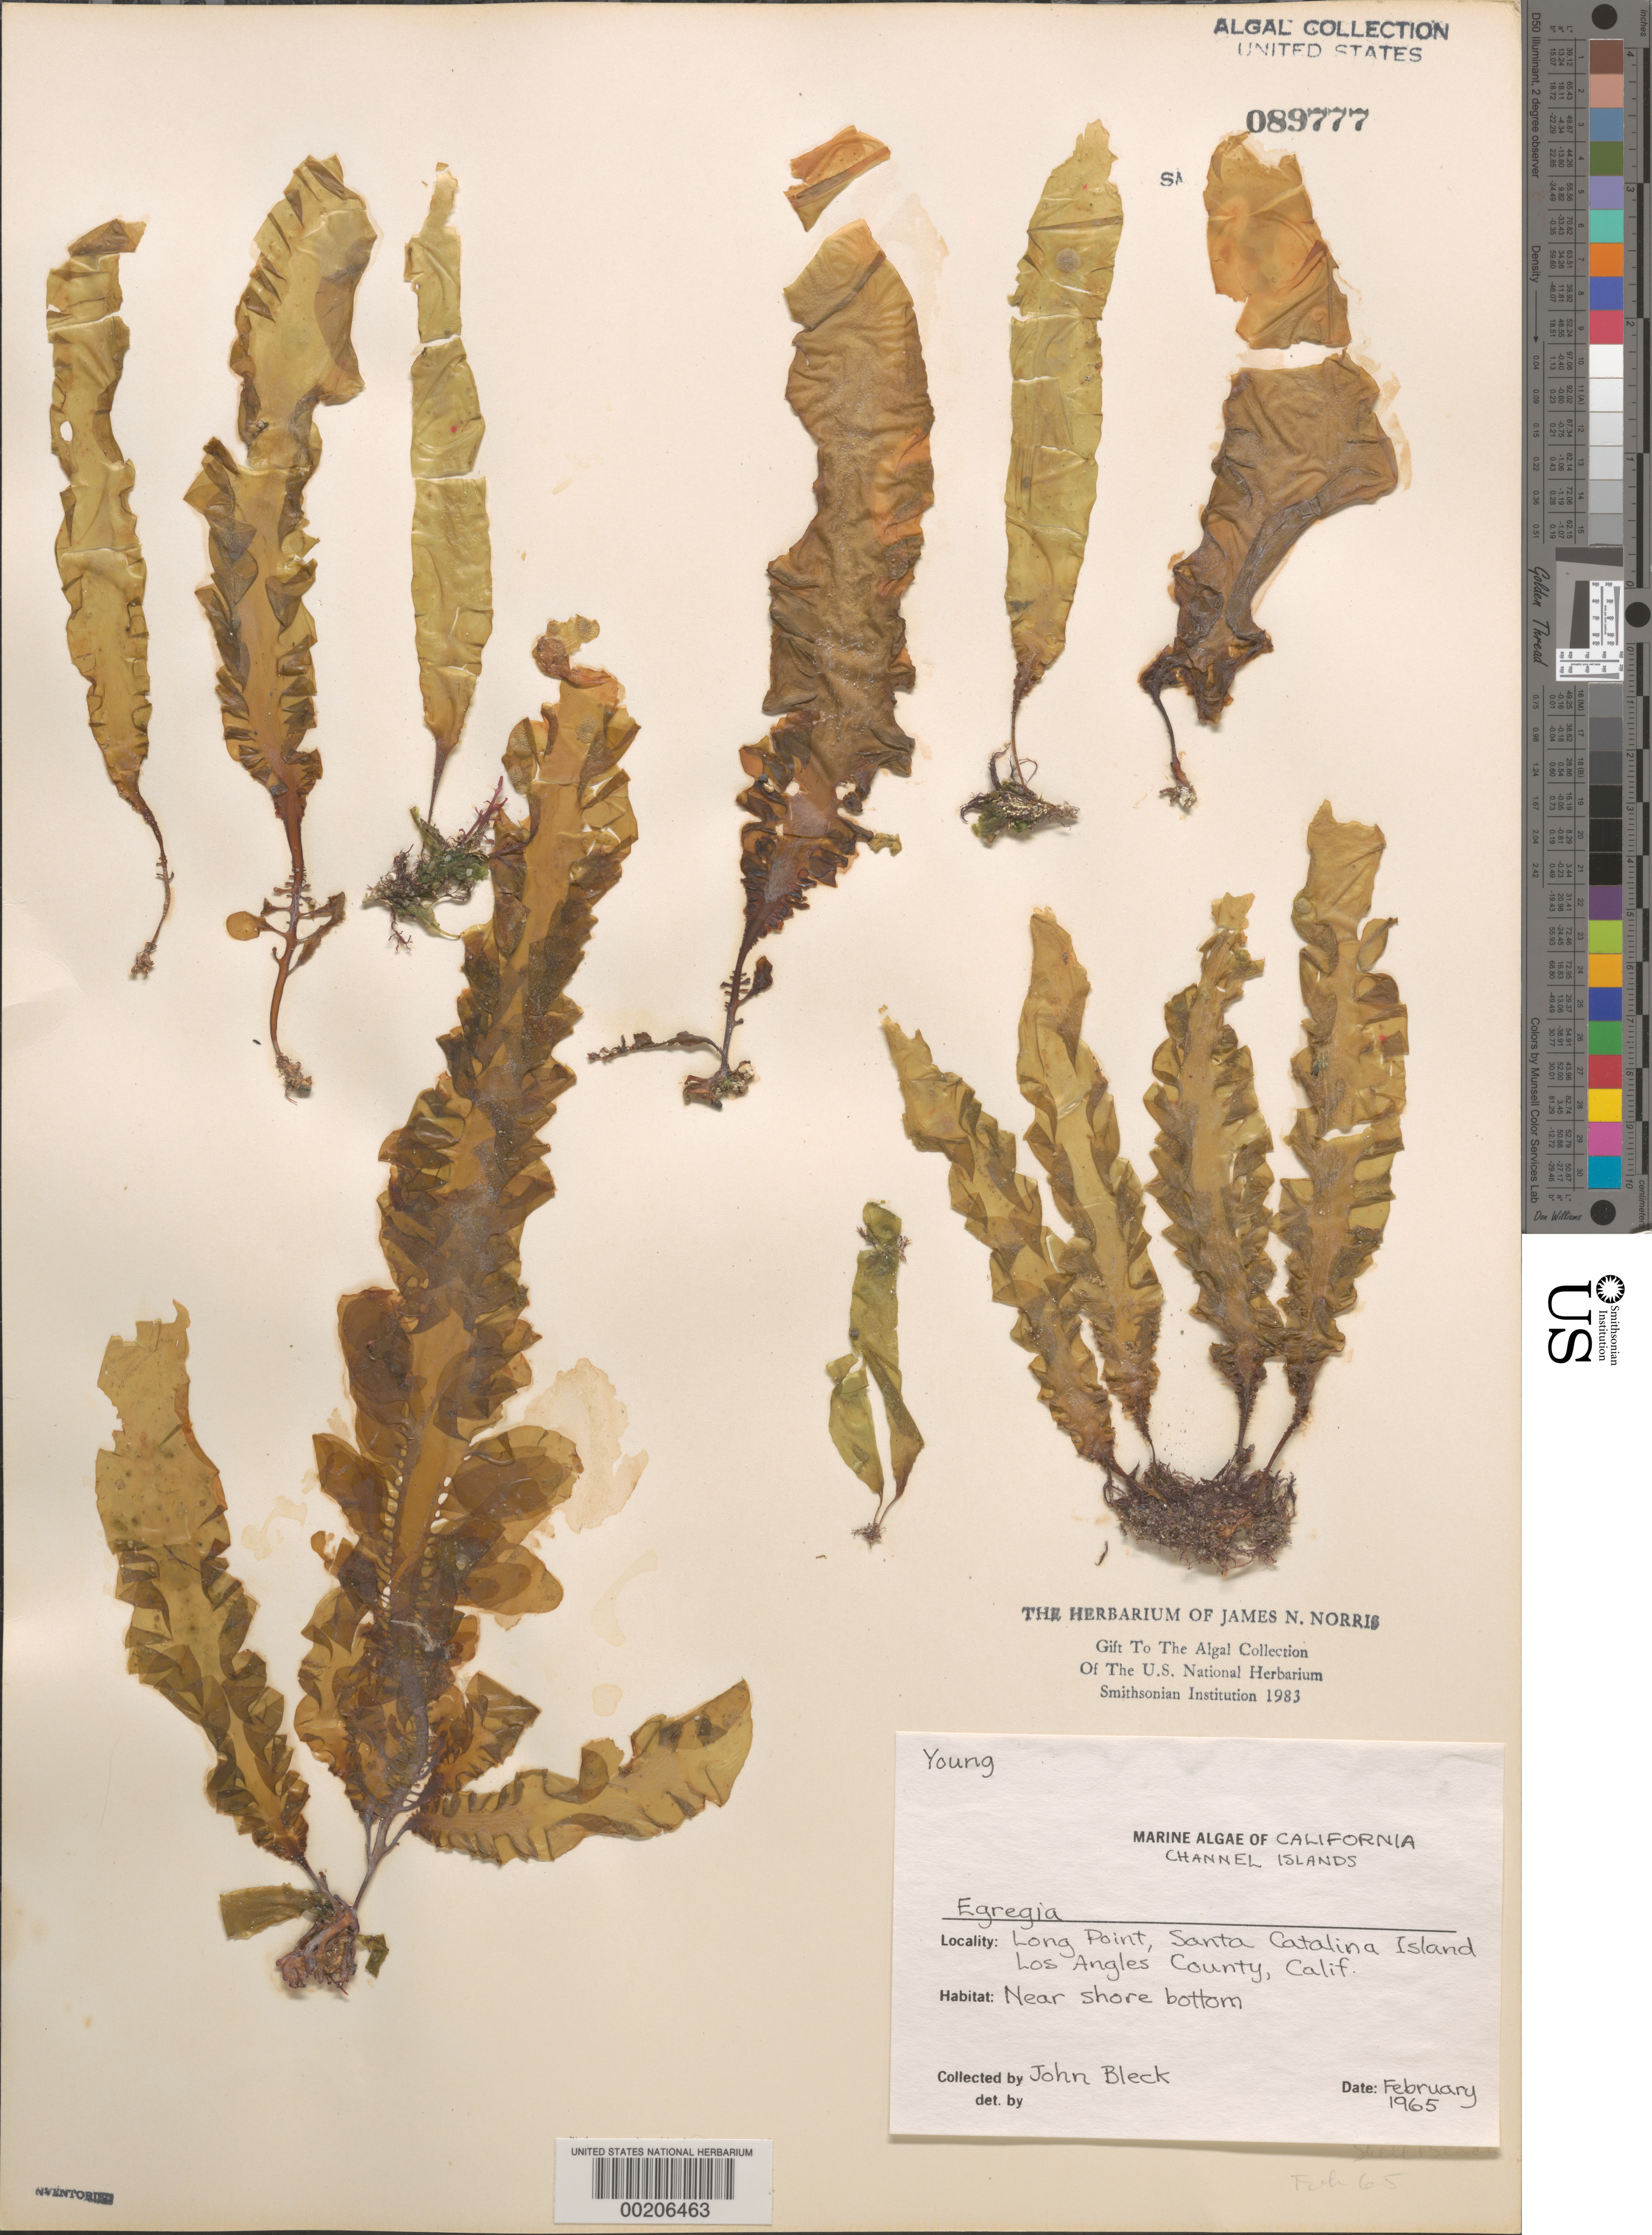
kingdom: Chromista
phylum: Ochrophyta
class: Phaeophyceae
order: Laminariales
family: Lessoniaceae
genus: Egregia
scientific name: Egregia sp.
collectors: J. Bleck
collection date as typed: Feb 1965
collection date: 1965-02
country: United States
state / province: California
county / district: Los Angeles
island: Santa Catalina Island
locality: Long Point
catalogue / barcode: US 89777